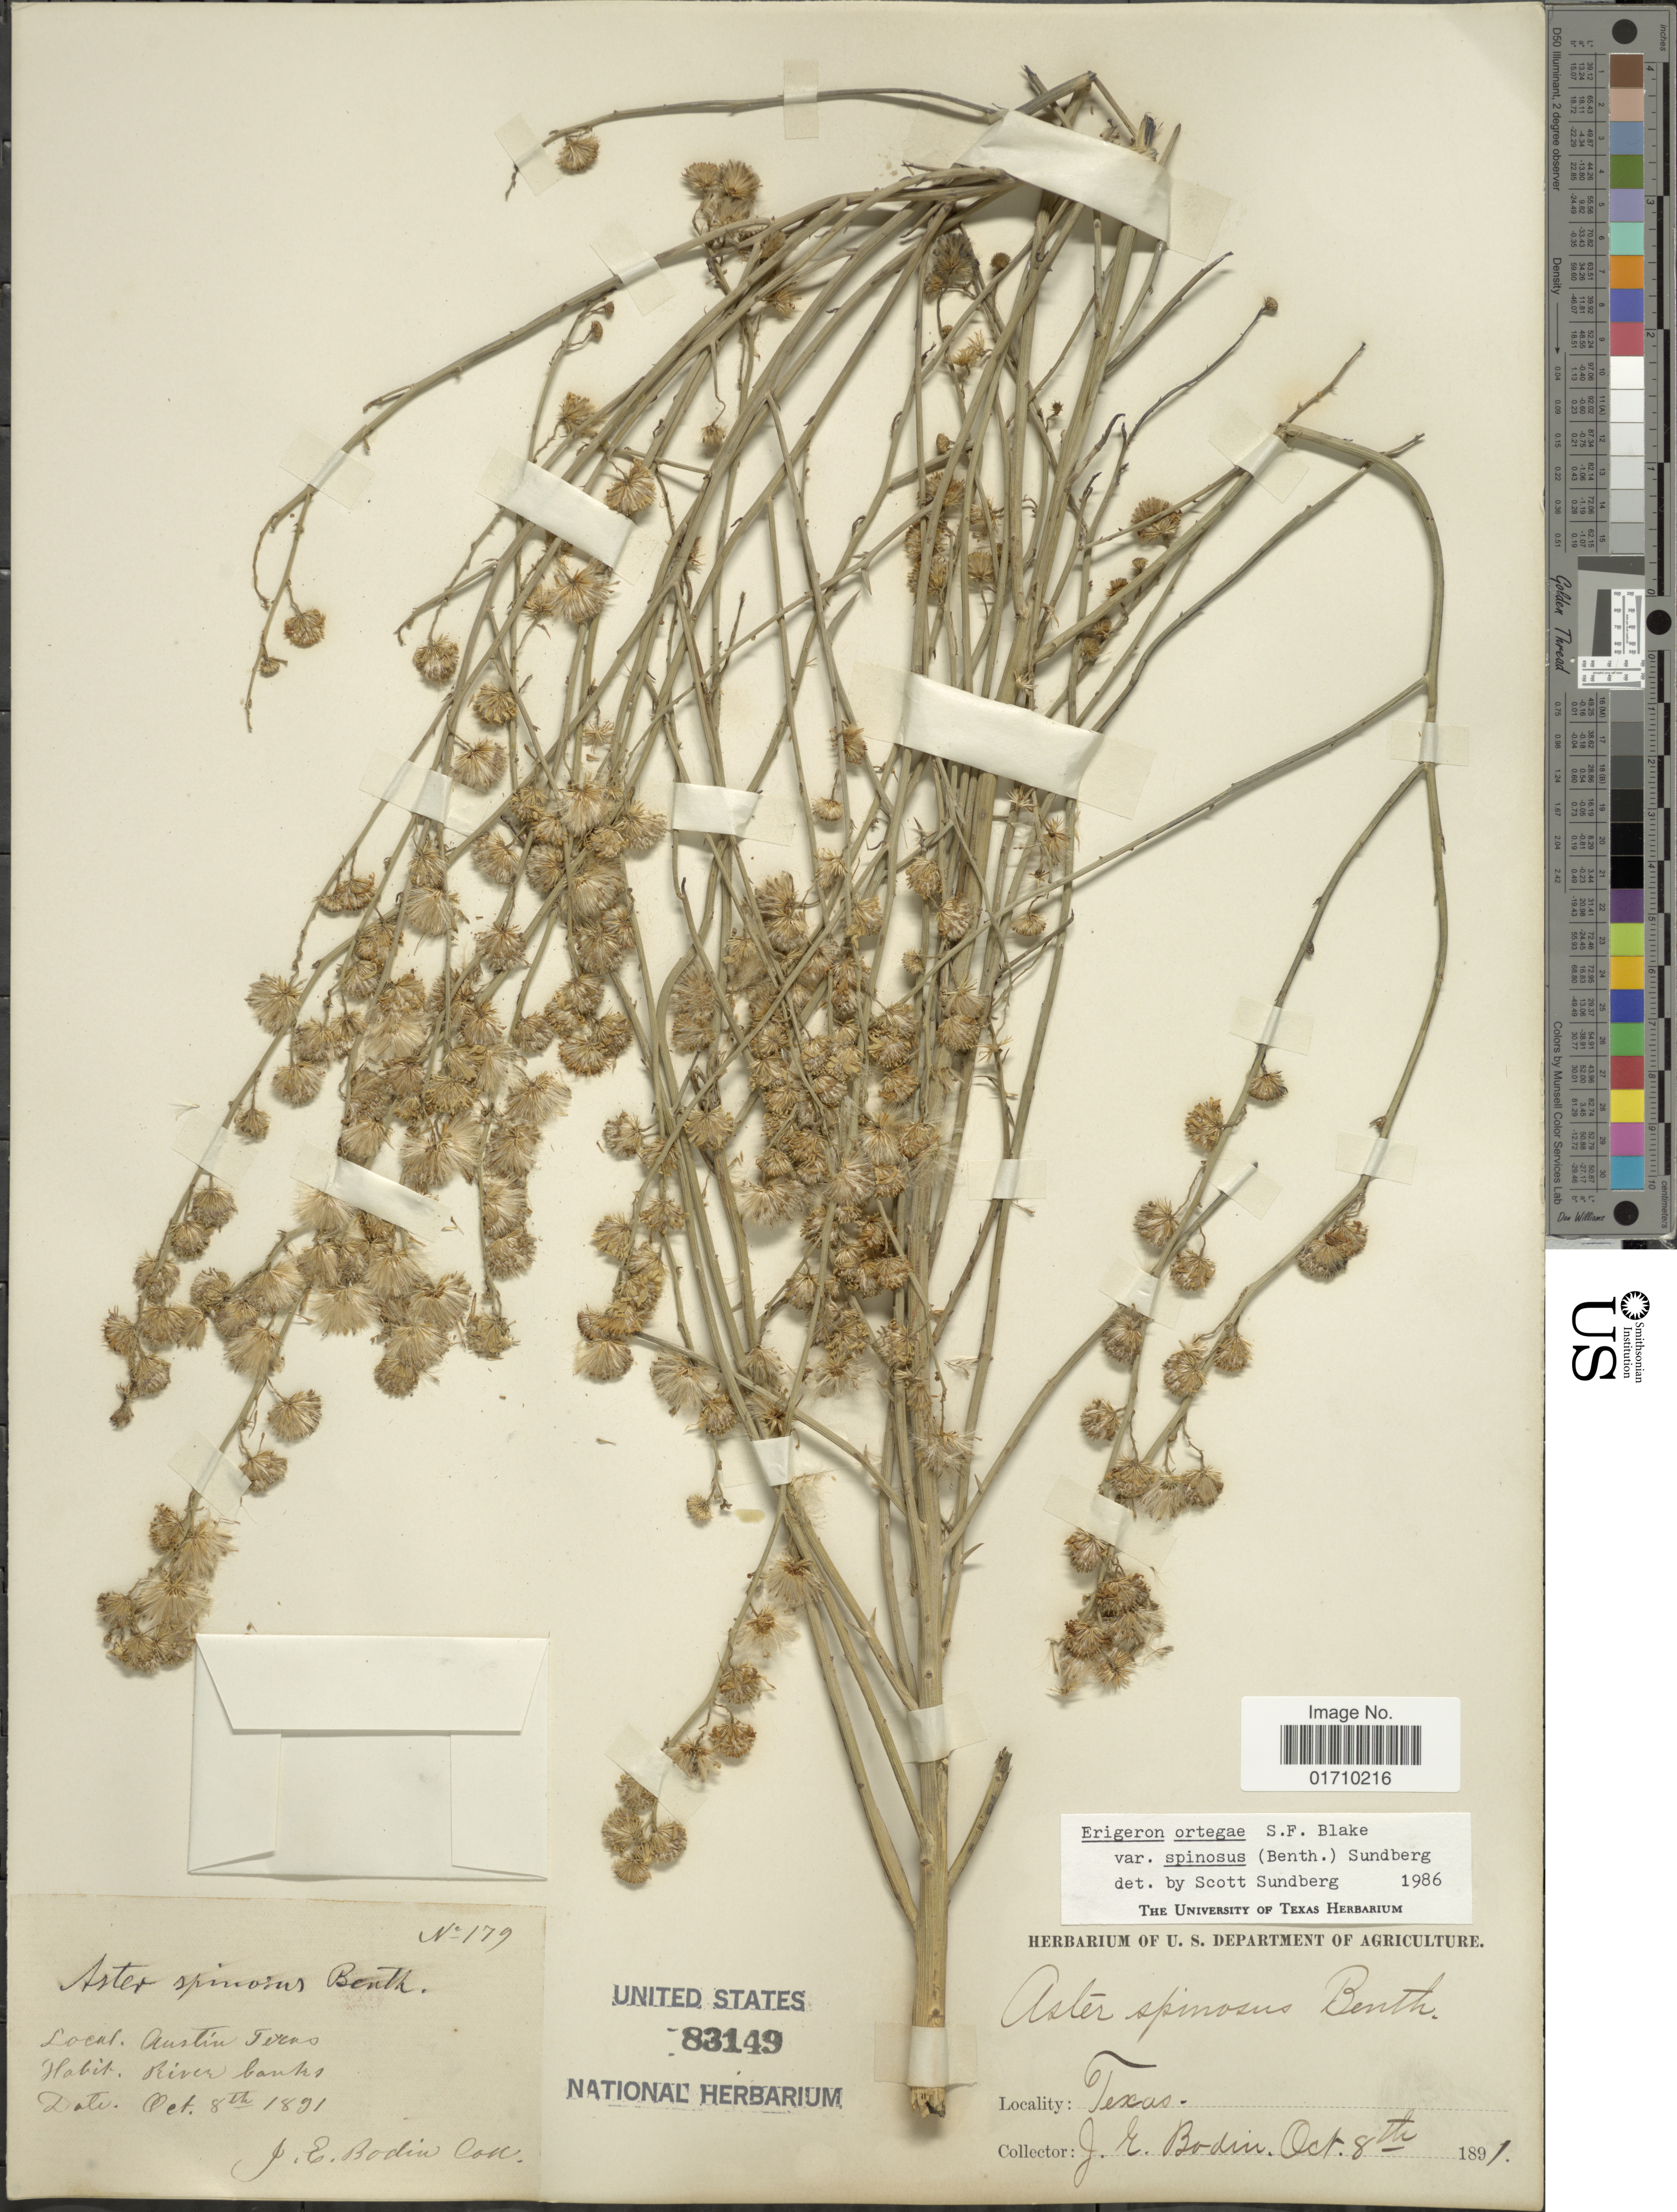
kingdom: Plantae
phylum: Tracheophyta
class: Magnoliopsida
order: Asterales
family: Asteraceae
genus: Chloracantha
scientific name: Chloracantha spinosa var. spinosa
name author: (Benth.) G.L. Nesom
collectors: J. E. Bodin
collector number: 179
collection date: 1891-10-08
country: United States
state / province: Texas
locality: Austin Texas, river banks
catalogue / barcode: US 83149